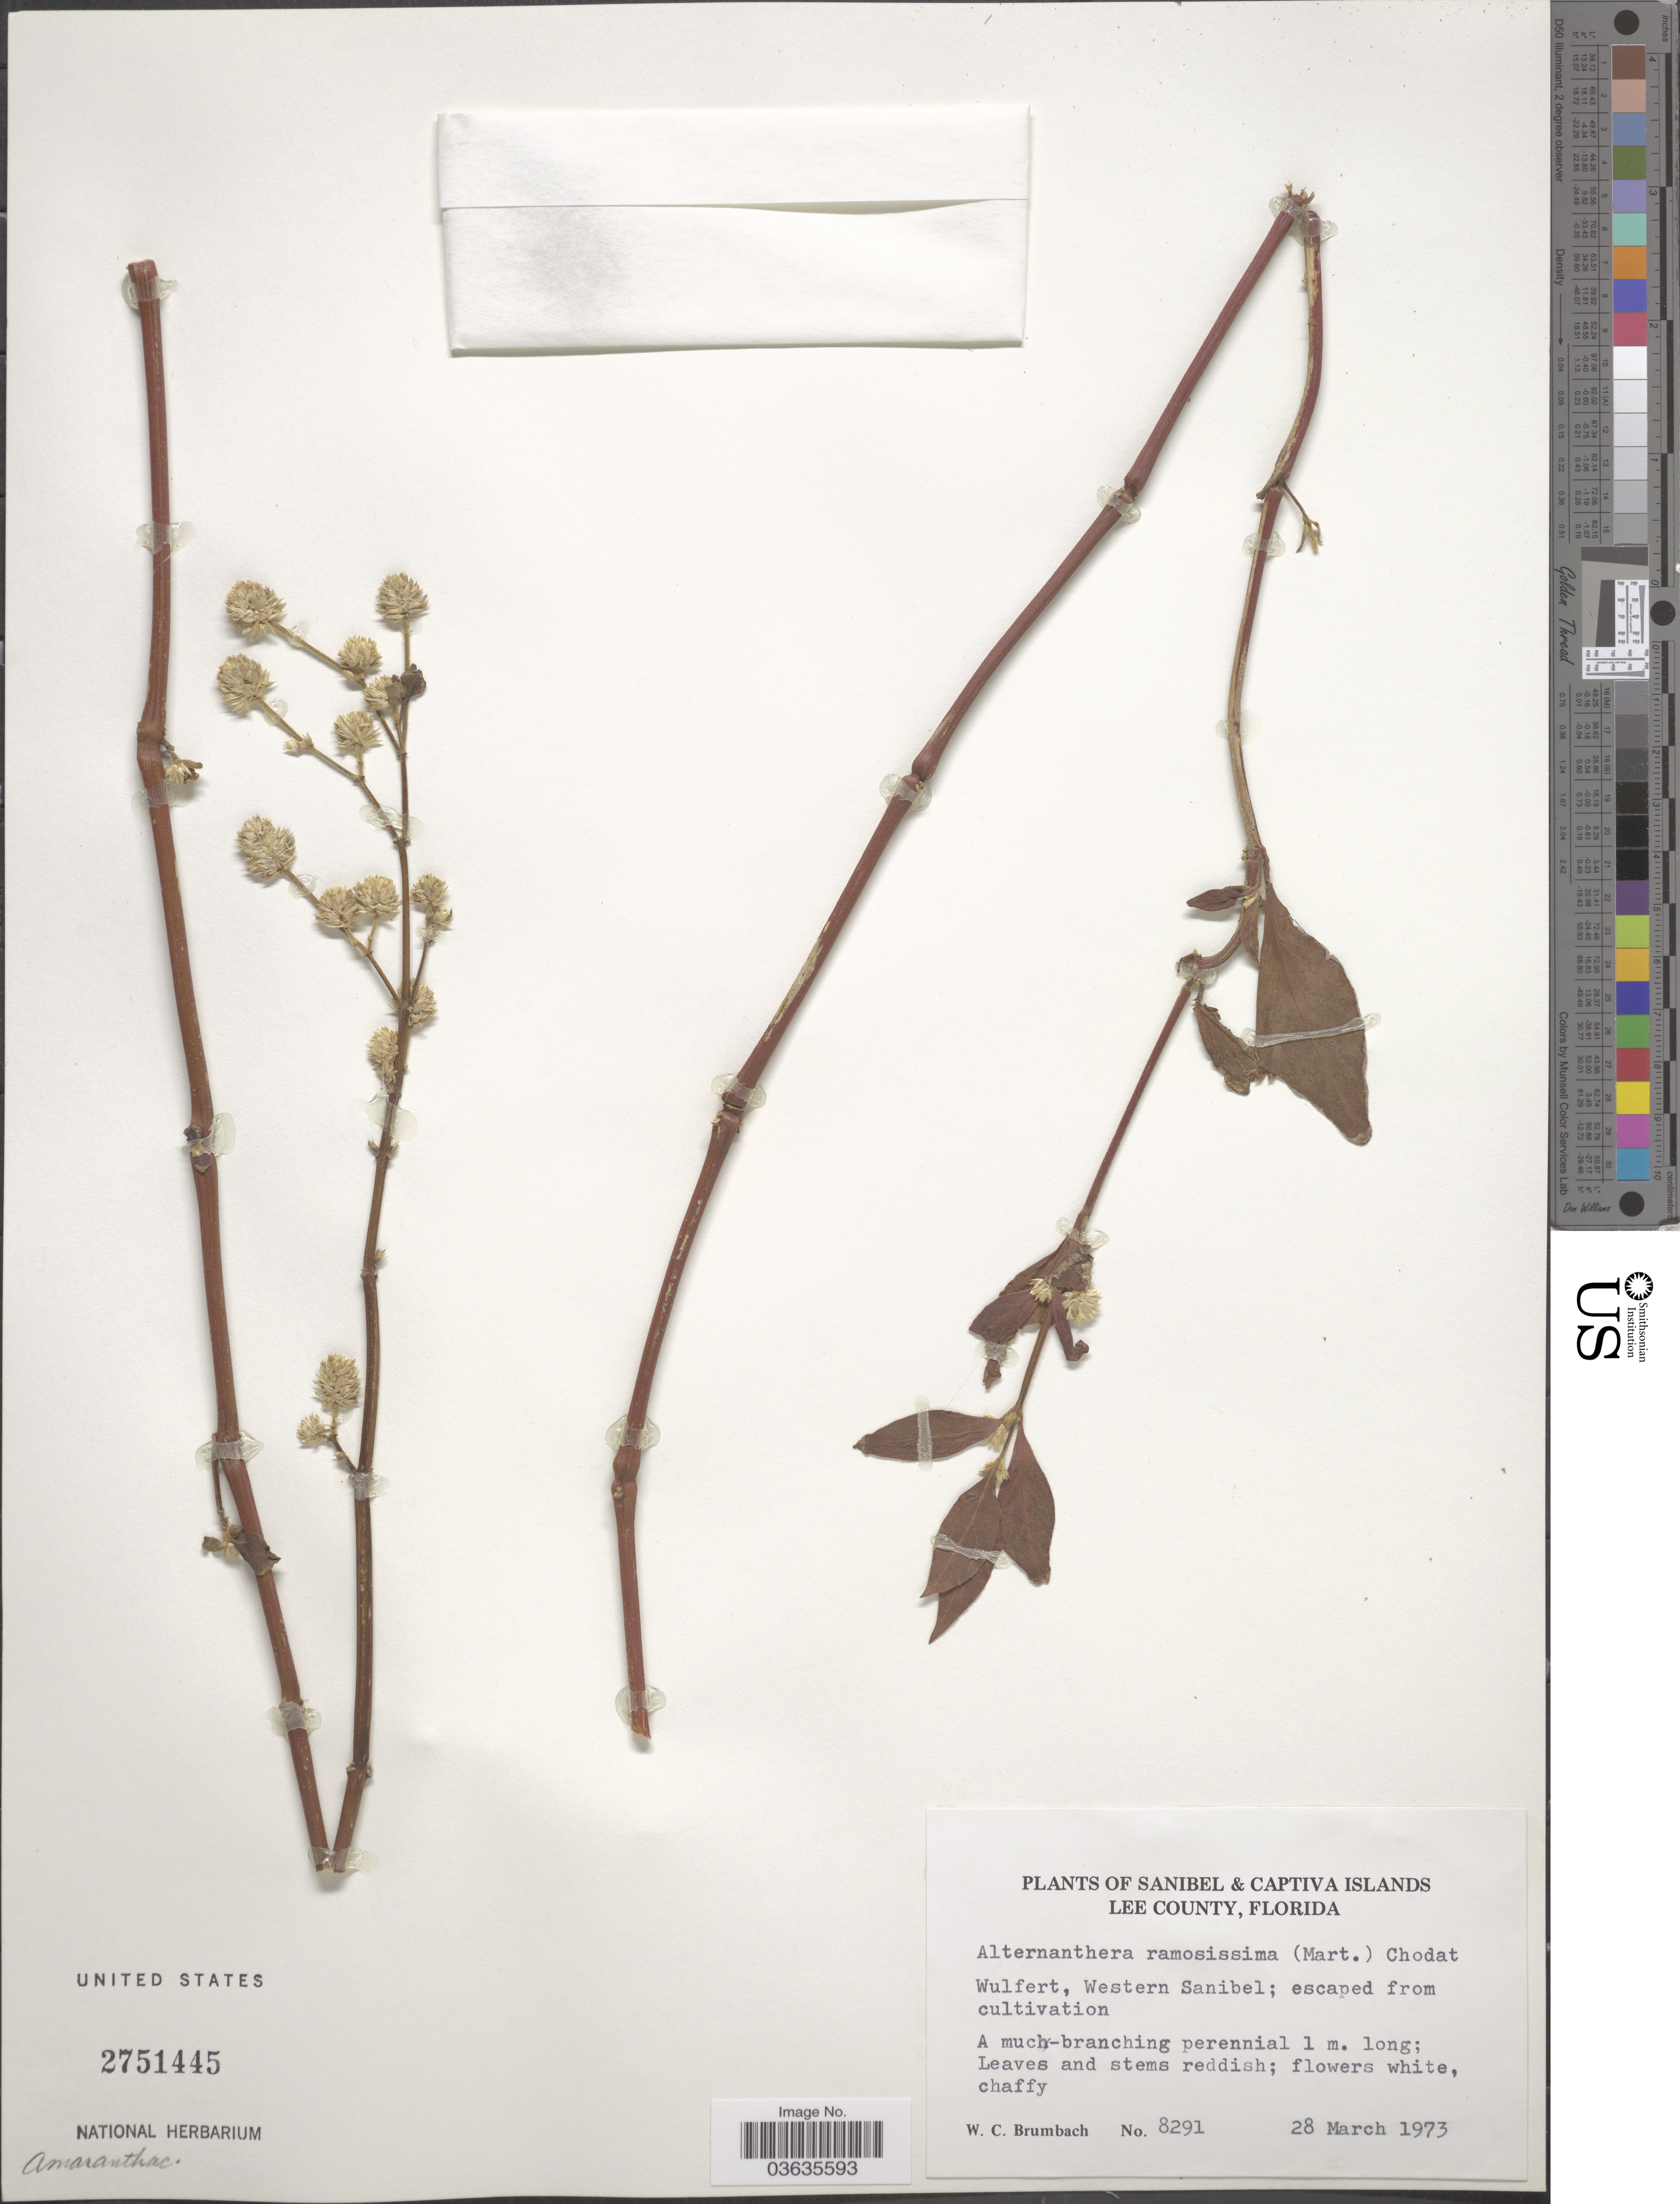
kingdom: Plantae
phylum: Tracheophyta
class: Magnoliopsida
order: Caryophyllales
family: Amaranthaceae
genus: Alternanthera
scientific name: Alternanthera ramosissima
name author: (Mart.) Chodat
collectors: W. C. Brumbach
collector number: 8291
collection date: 1973-03-28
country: United States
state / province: Florida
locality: Wulfert, Western Sanibel Island. Lee County.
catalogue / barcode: US 2751445